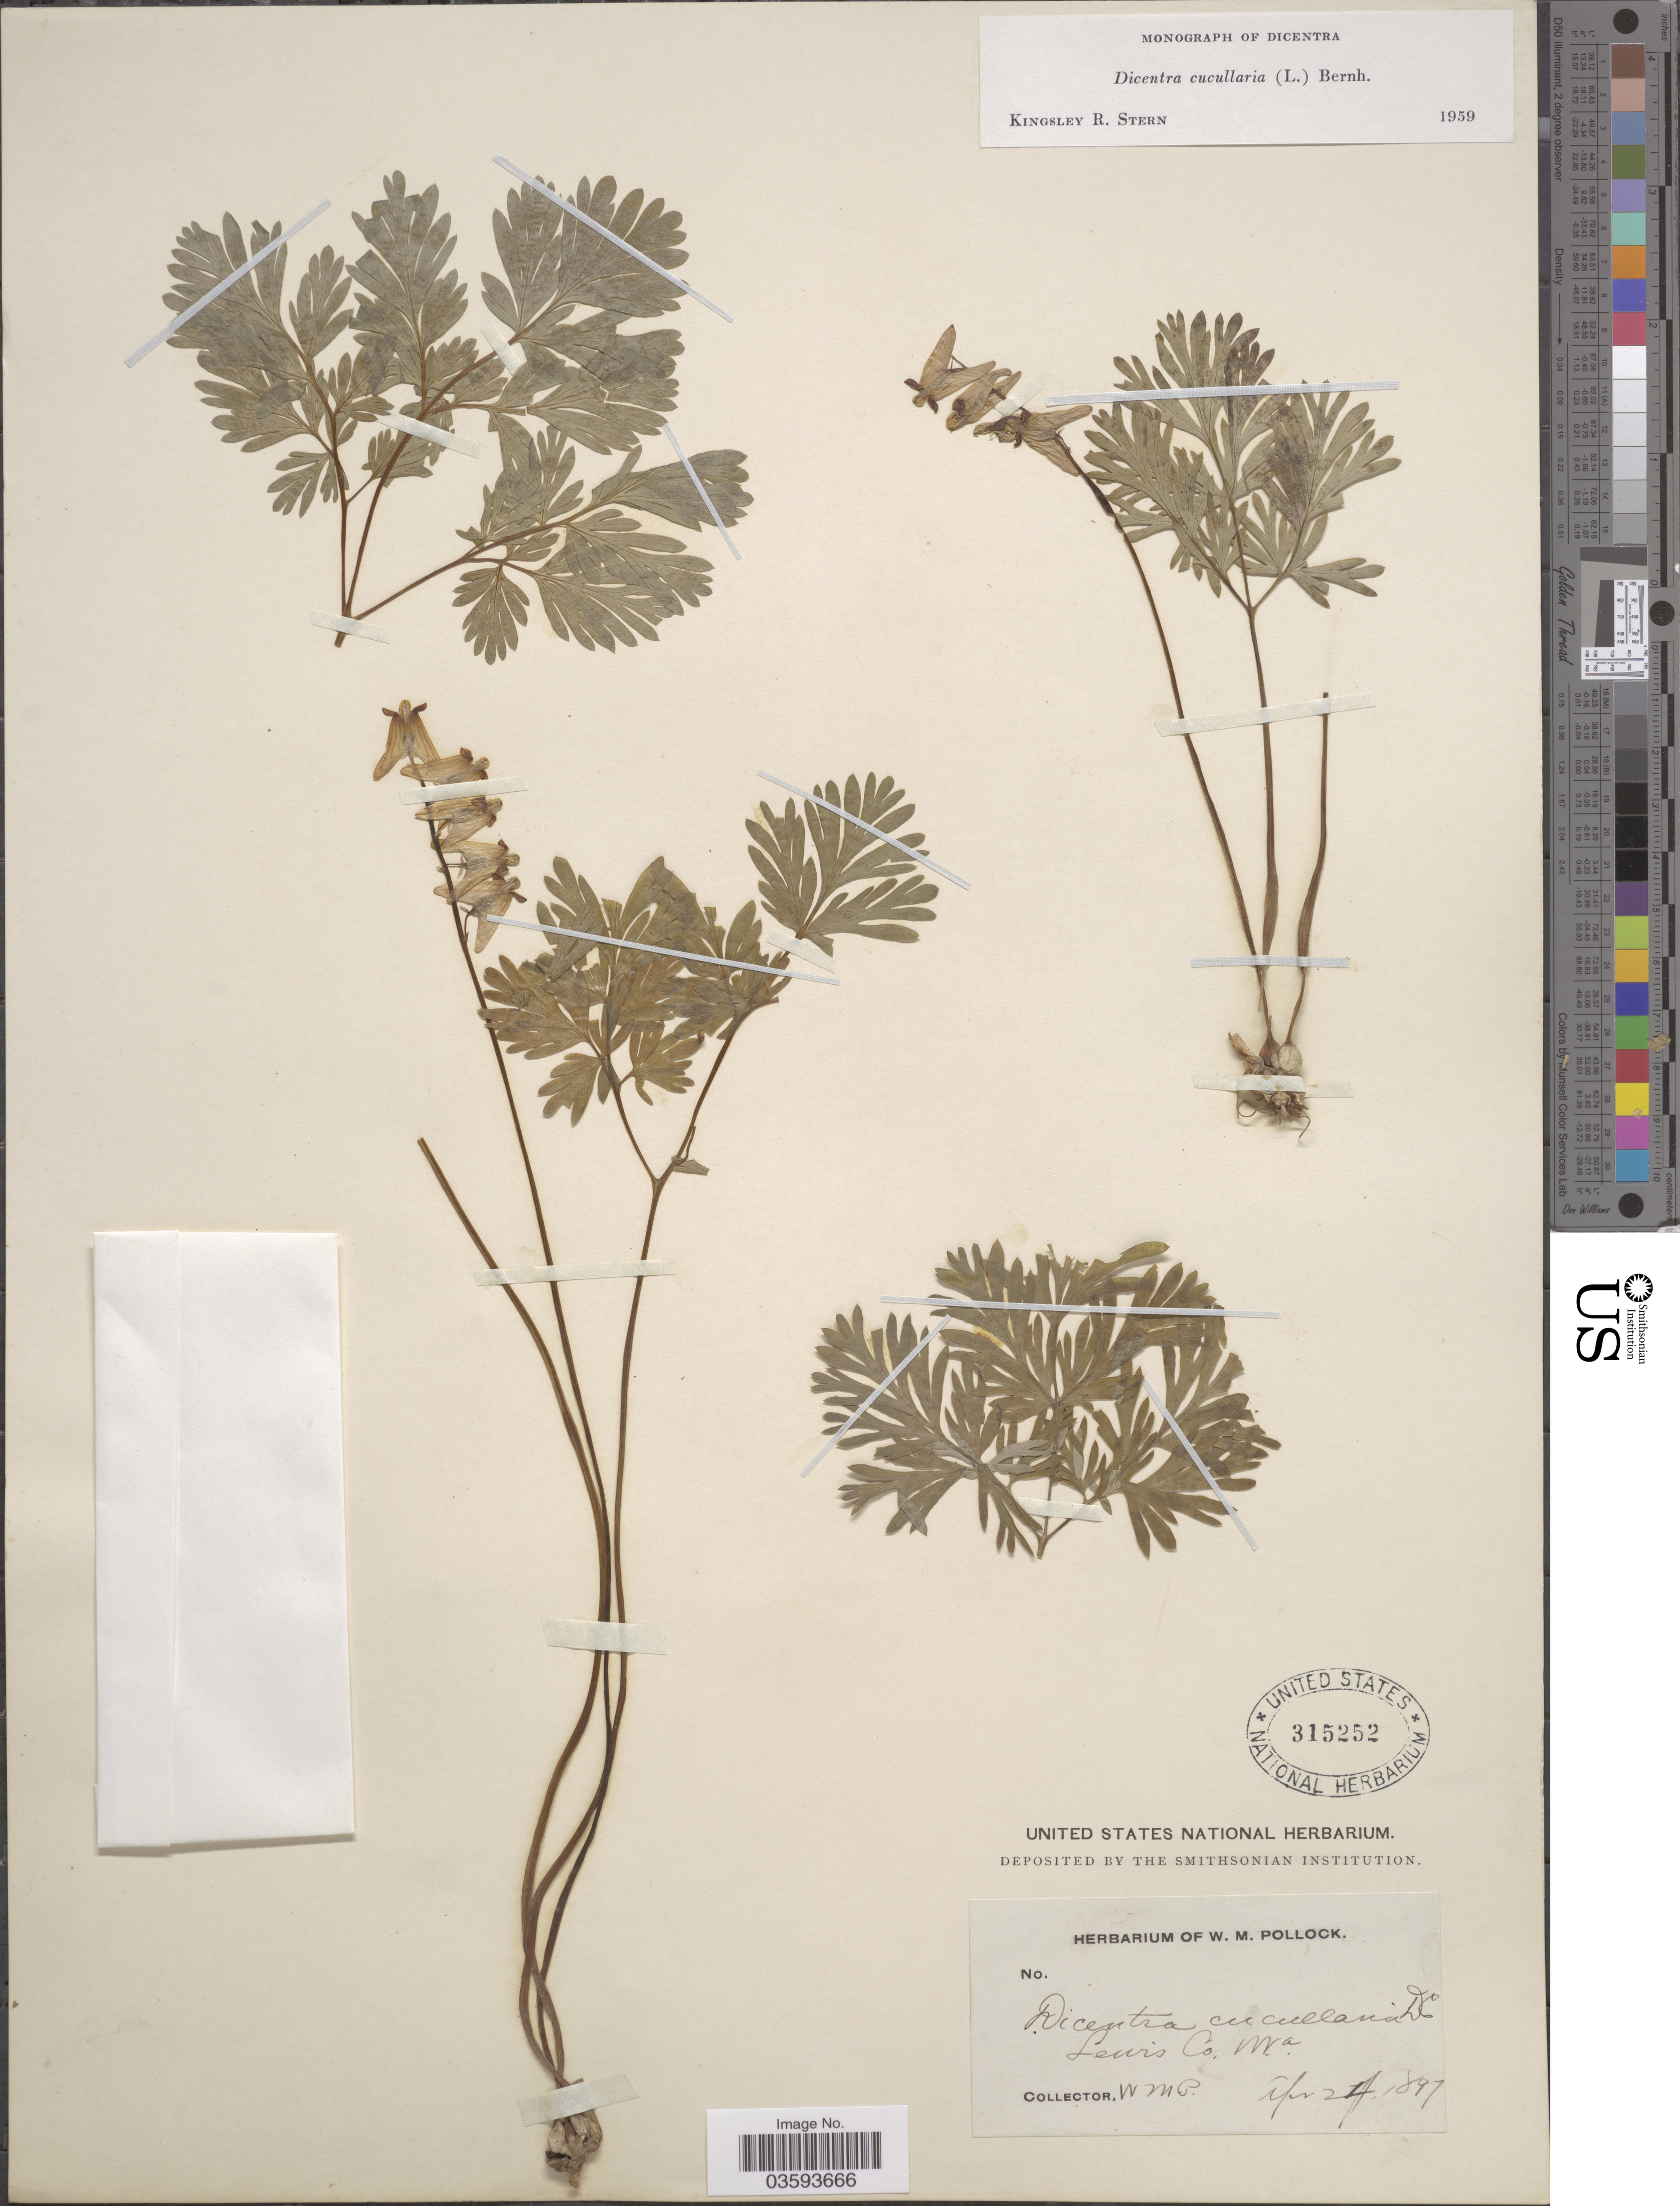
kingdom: Plantae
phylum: Tracheophyta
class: Magnoliopsida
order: Ranunculales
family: Papaveraceae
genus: Dicentra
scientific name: Dicentra cucullaria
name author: (L.) Bernh.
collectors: W. M. Pollock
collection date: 1897-04-24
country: United States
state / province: West Virginia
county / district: Lewis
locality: Lewis Co.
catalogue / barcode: US 315252